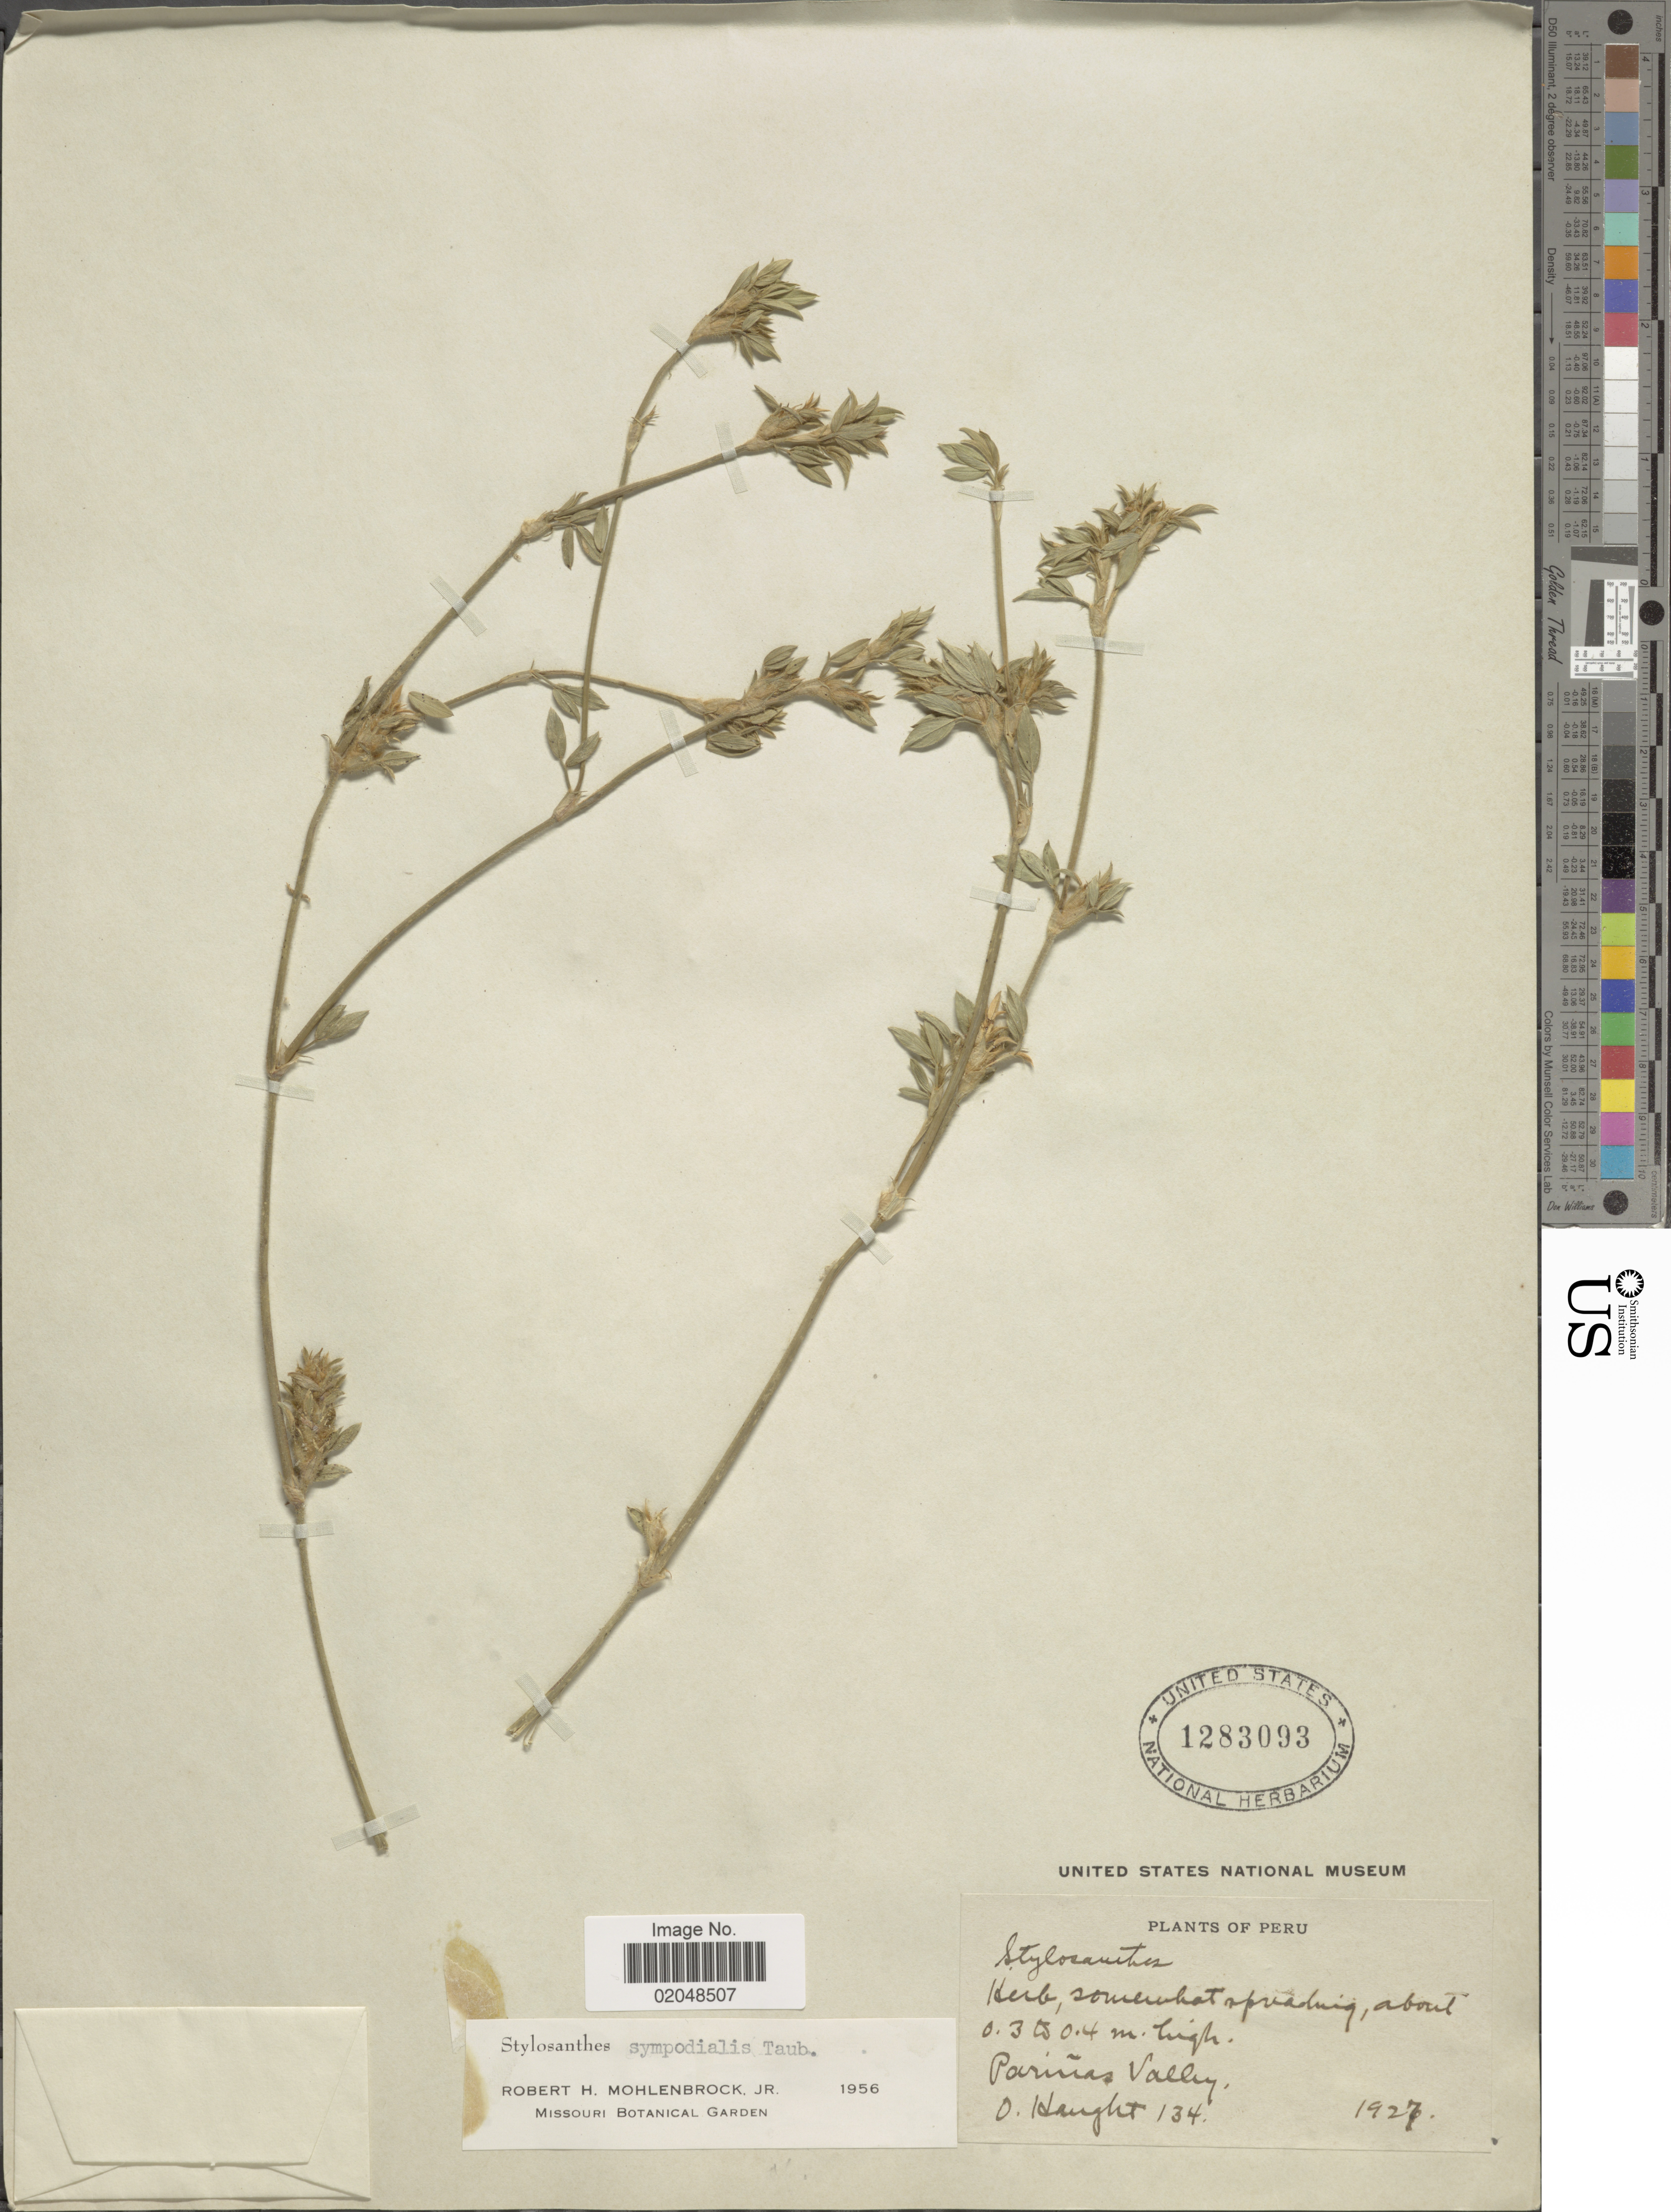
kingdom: Plantae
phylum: Tracheophyta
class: Magnoliopsida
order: Fabales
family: Fabaceae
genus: Stylosanthes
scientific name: Stylosanthes sympodialis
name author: Taub.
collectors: O. Haught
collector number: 134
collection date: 1927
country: Peru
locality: Pariñas Valley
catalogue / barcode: US 1283093